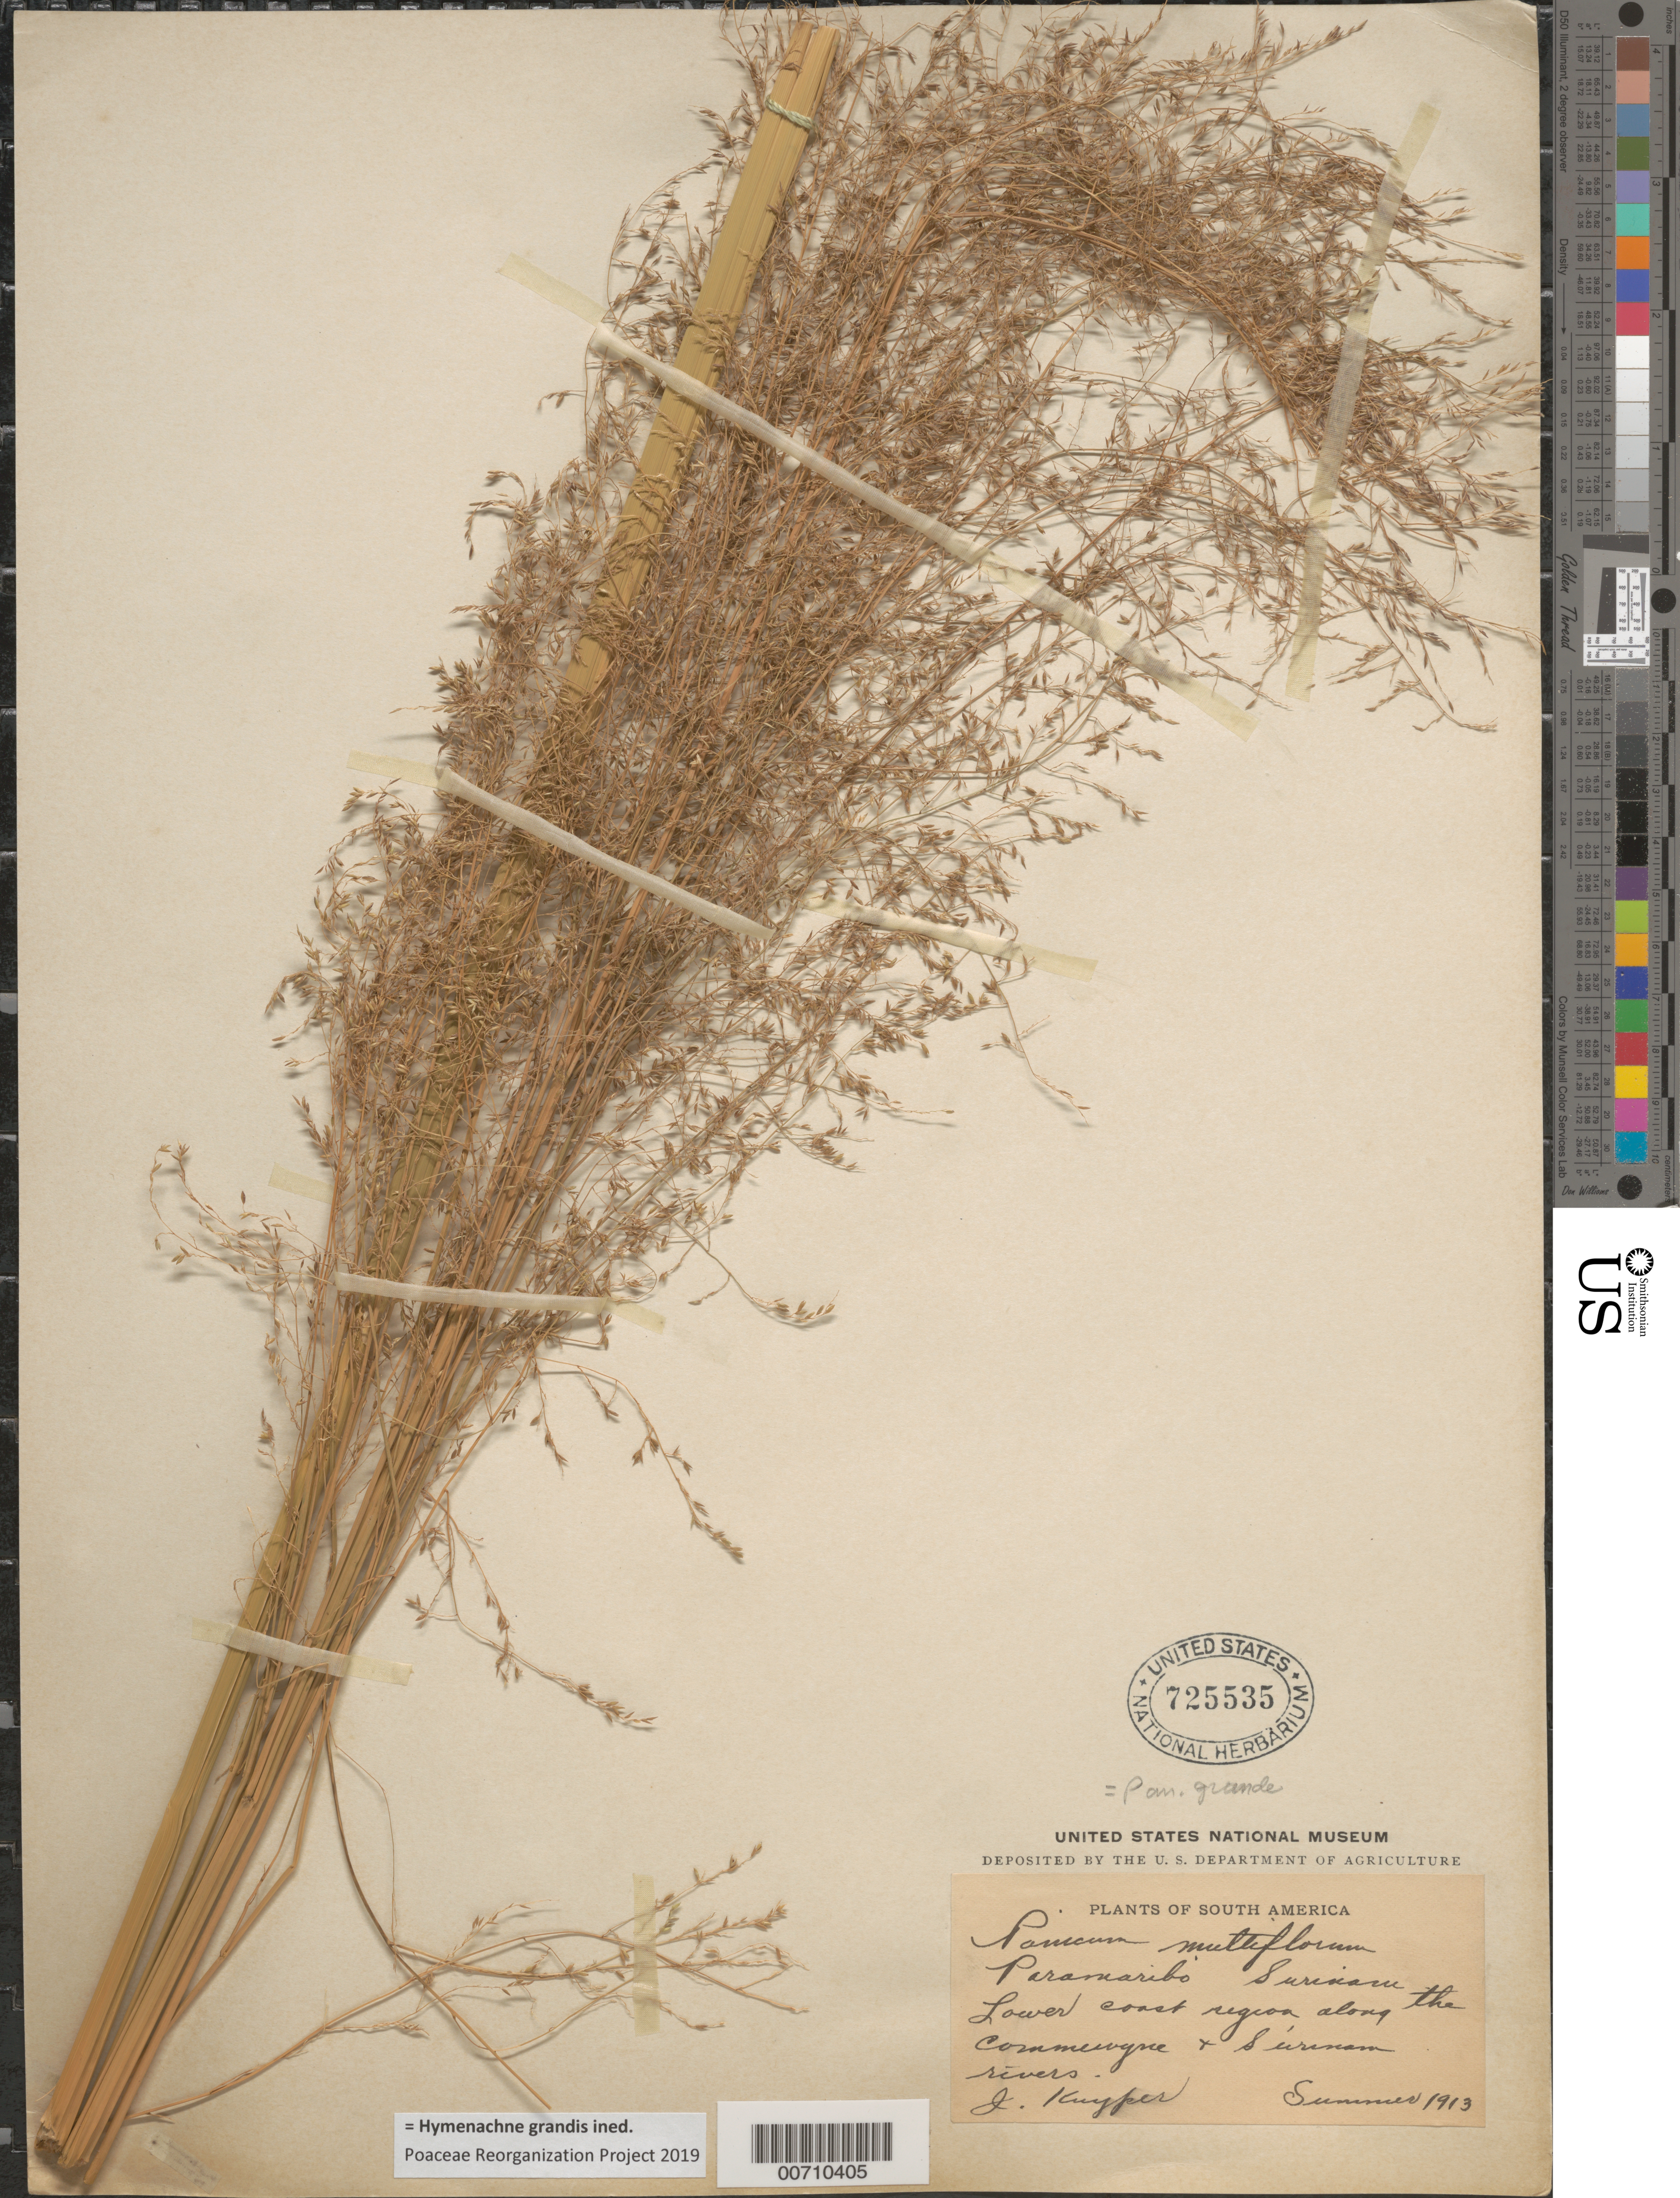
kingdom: Plantae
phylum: Tracheophyta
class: Liliopsida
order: Poales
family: Poaceae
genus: Panicum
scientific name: Panicum grande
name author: Hitchc. & Chase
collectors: J. Kuyper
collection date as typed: Summer 1913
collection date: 1913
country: Suriname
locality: Paramaribo, lower coast region along the Commewyne and Surinam Rivers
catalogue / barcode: US 725535